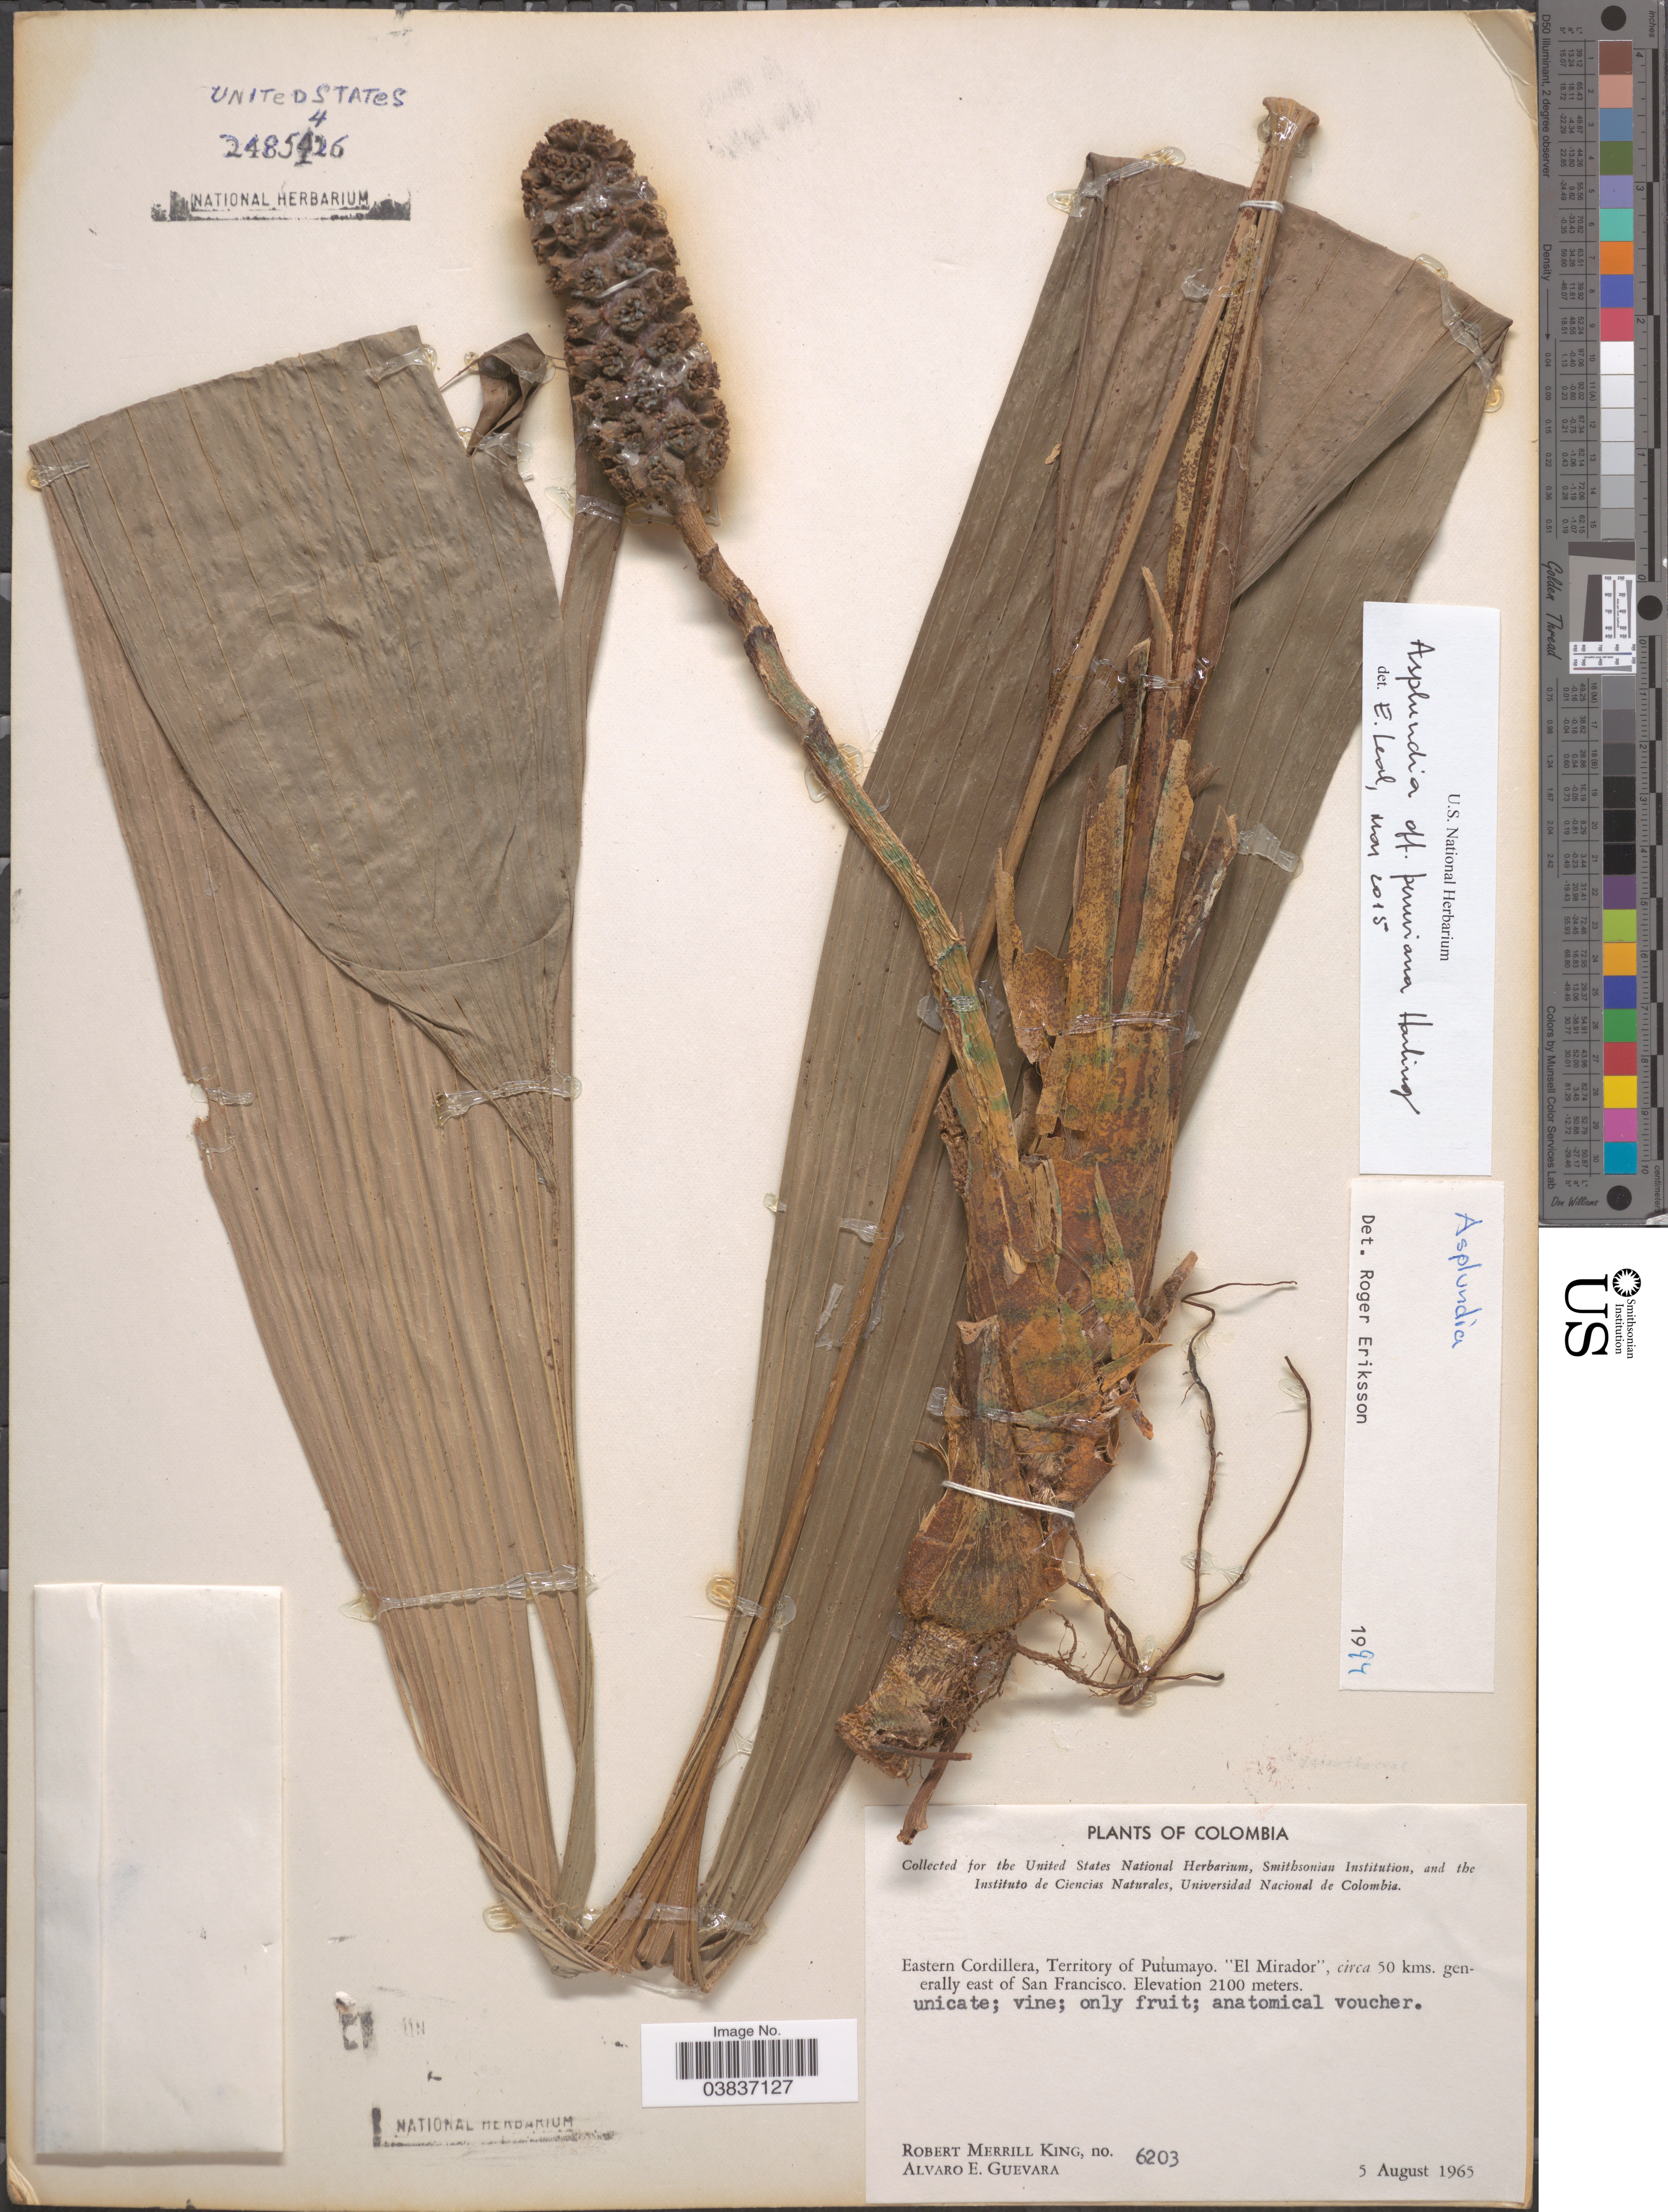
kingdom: Plantae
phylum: Tracheophyta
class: Liliopsida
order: Pandanales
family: Cyclanthaceae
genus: Asplundia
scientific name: Asplundia peruviana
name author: Harling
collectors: R. M. King & A. E. Guevara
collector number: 6203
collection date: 1965-08-05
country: Colombia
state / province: Putumayo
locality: Eastern Cordillera. "El Mirador", circa 50 kms. generally east of San Francisco.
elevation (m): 2100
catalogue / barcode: US 2485426